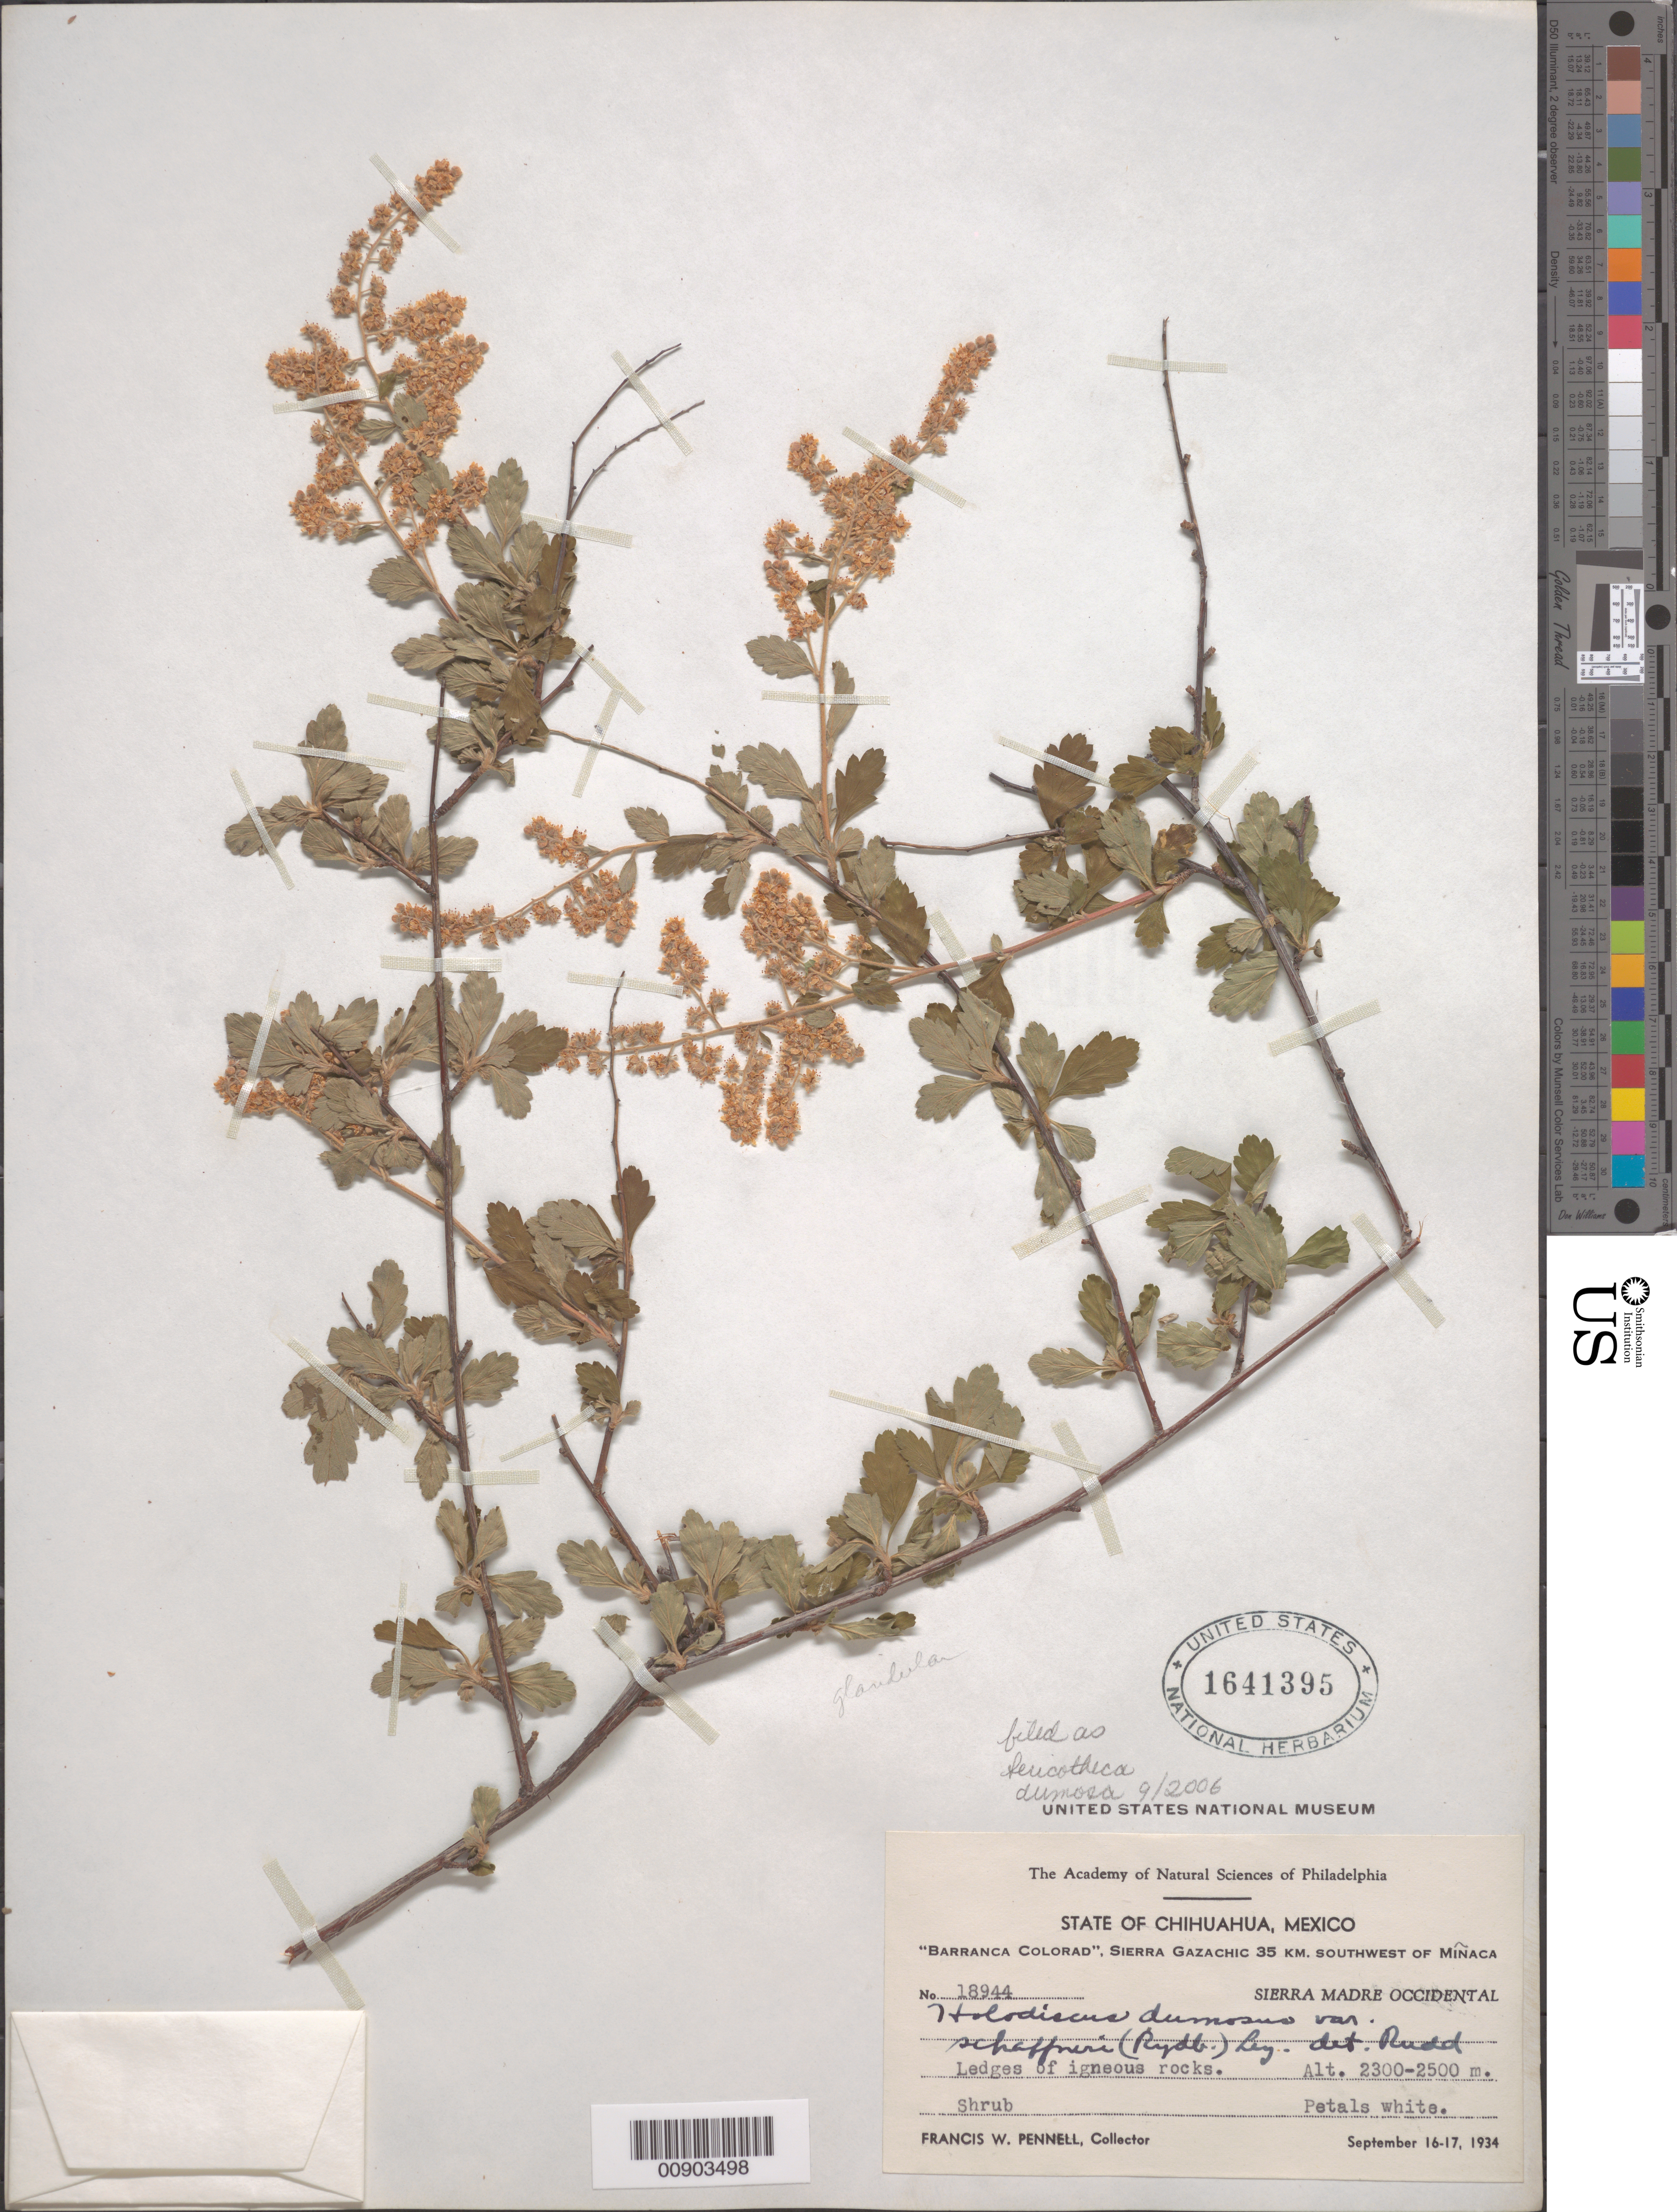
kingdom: Plantae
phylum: Tracheophyta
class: Magnoliopsida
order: Rosales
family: Rosaceae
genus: Holodiscus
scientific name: Holodiscus discolor var. dumosus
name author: Maxim. ex J.M. Coult.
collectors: F. W. Pennell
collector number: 18944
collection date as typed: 16 Sep 1934 to 17 Sep 1934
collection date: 1934-09-16/1934-09-17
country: Mexico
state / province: Chihuahua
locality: Barranca Colorad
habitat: Ledges of igneous rocks.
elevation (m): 2500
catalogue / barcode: US 1641395